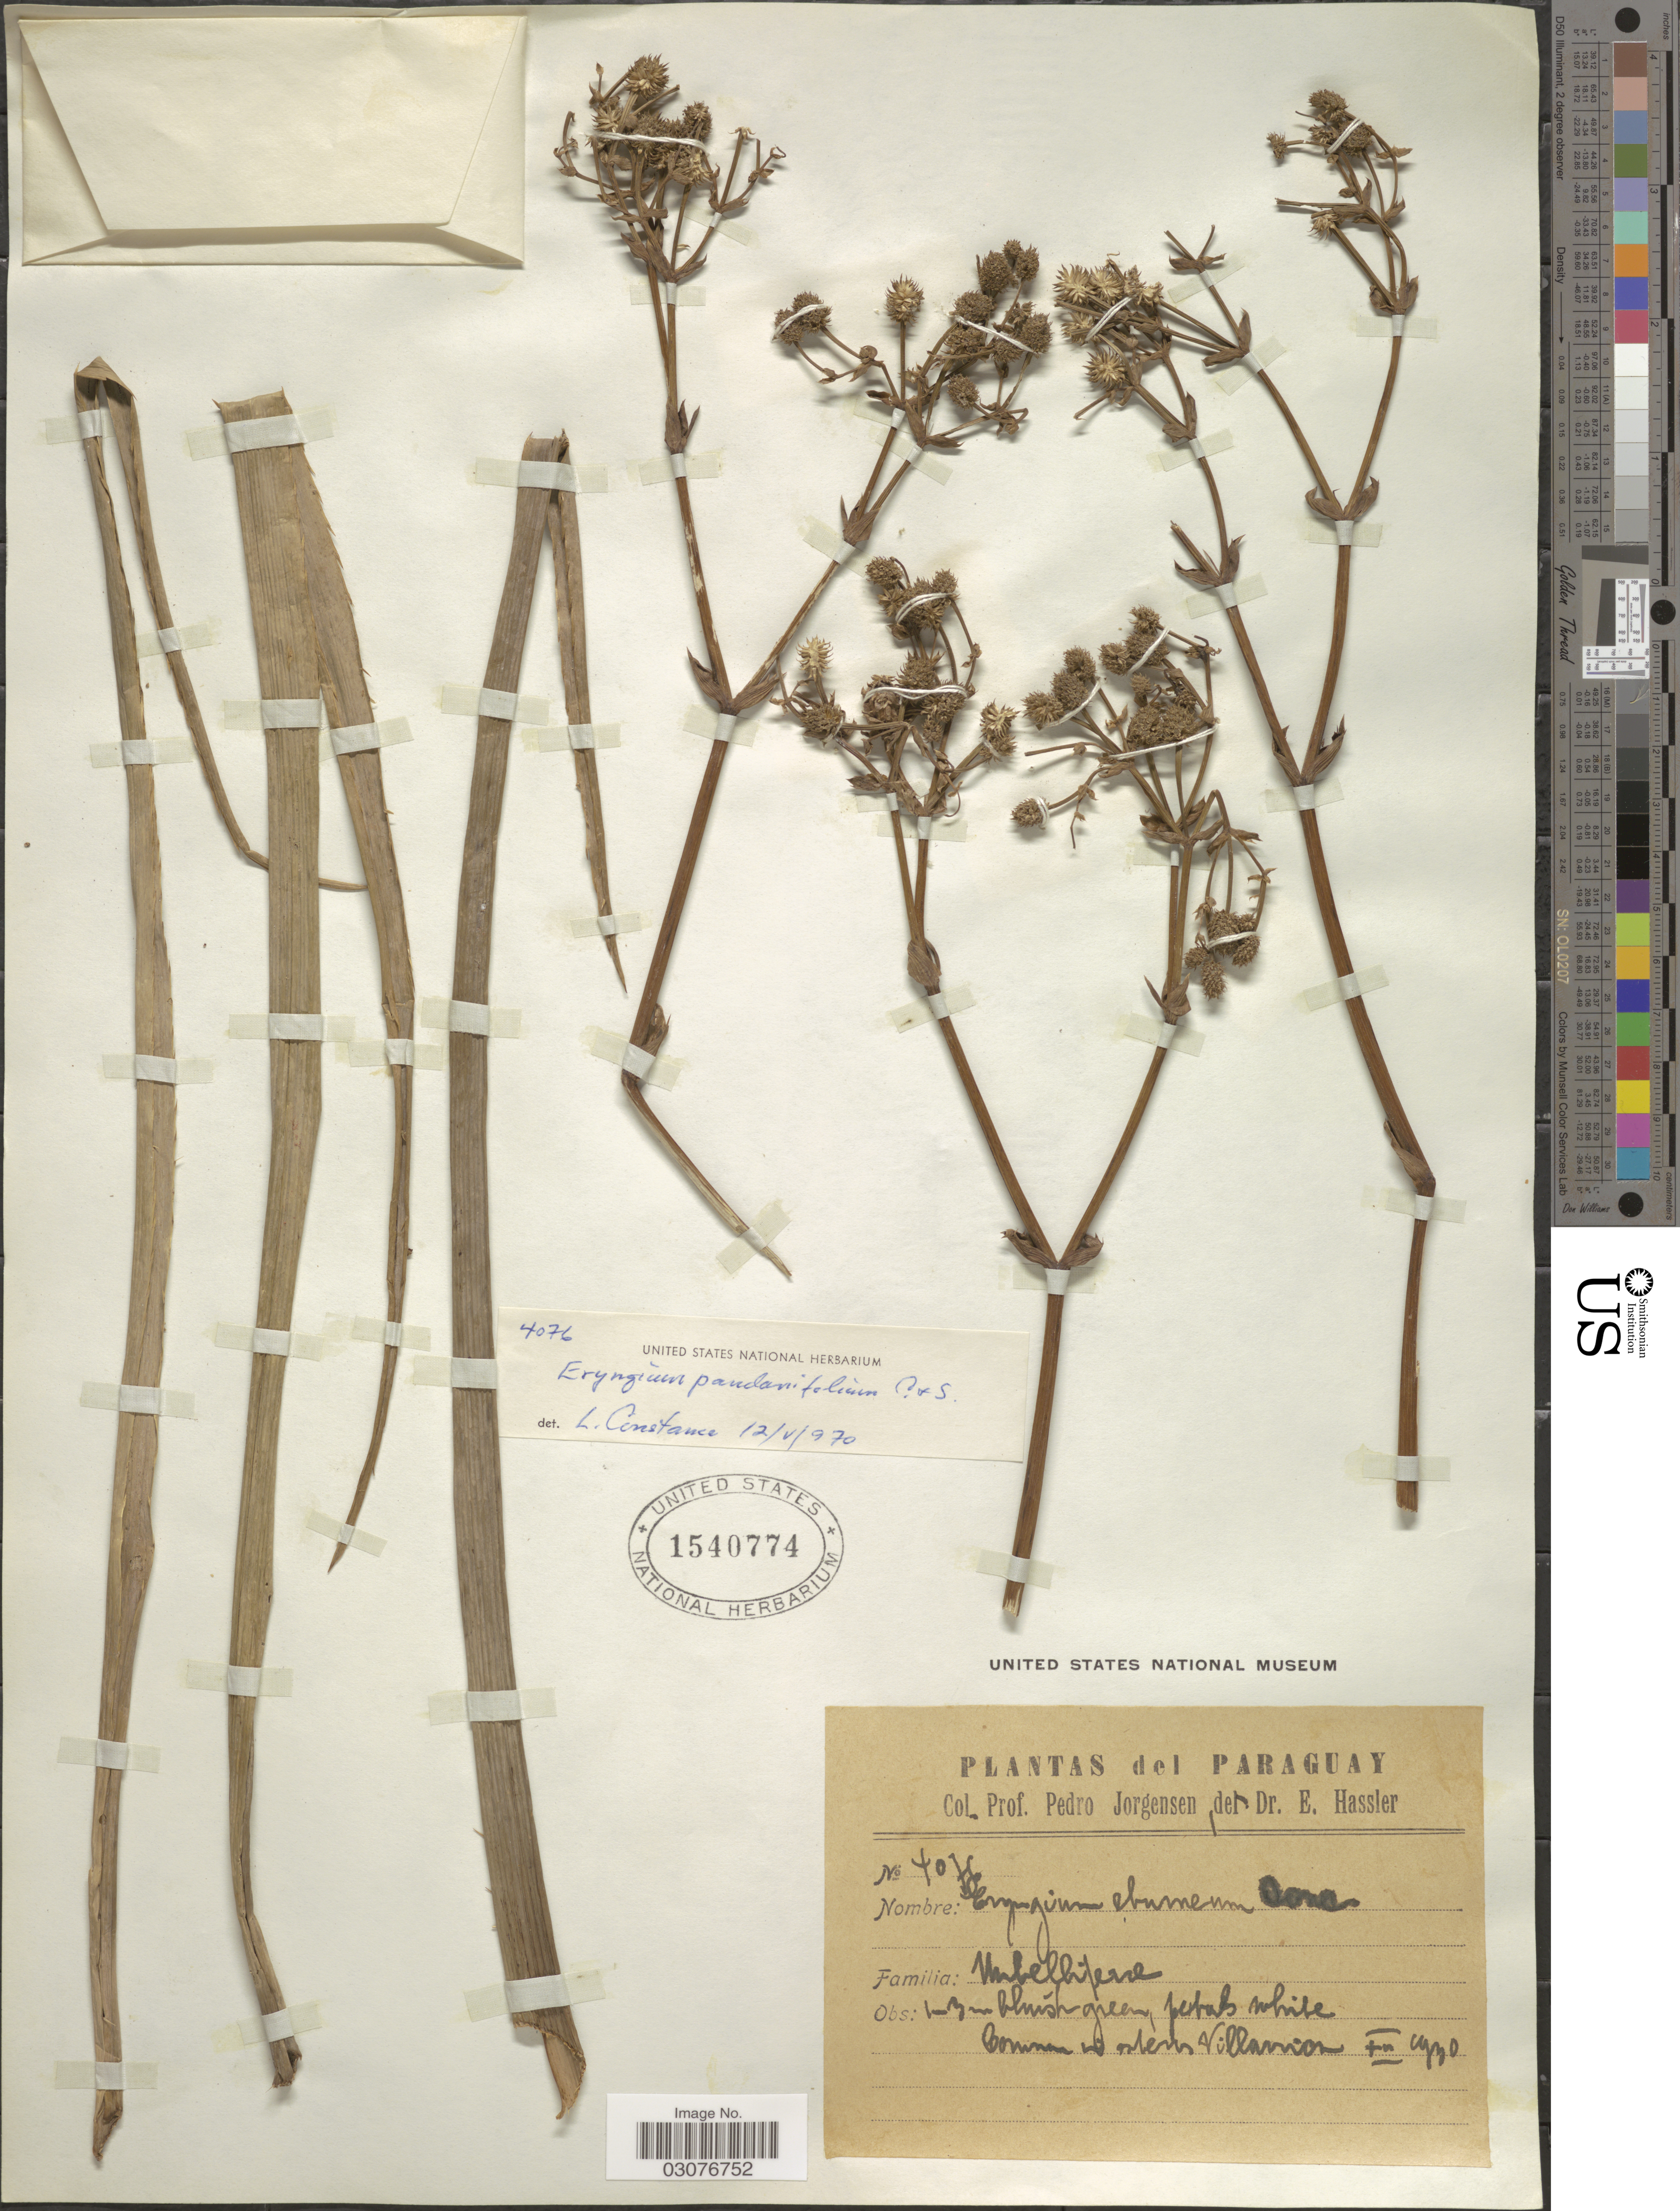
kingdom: Plantae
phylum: Tracheophyta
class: Magnoliopsida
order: Apiales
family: Apiaceae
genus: Eryngium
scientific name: Eryngium pandanifolium var. pandanifolium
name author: Cham. & Schltdl.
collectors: P. Jörgensen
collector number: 4079*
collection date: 1930-12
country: Paraguay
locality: Villarrica.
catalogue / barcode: US 1540774